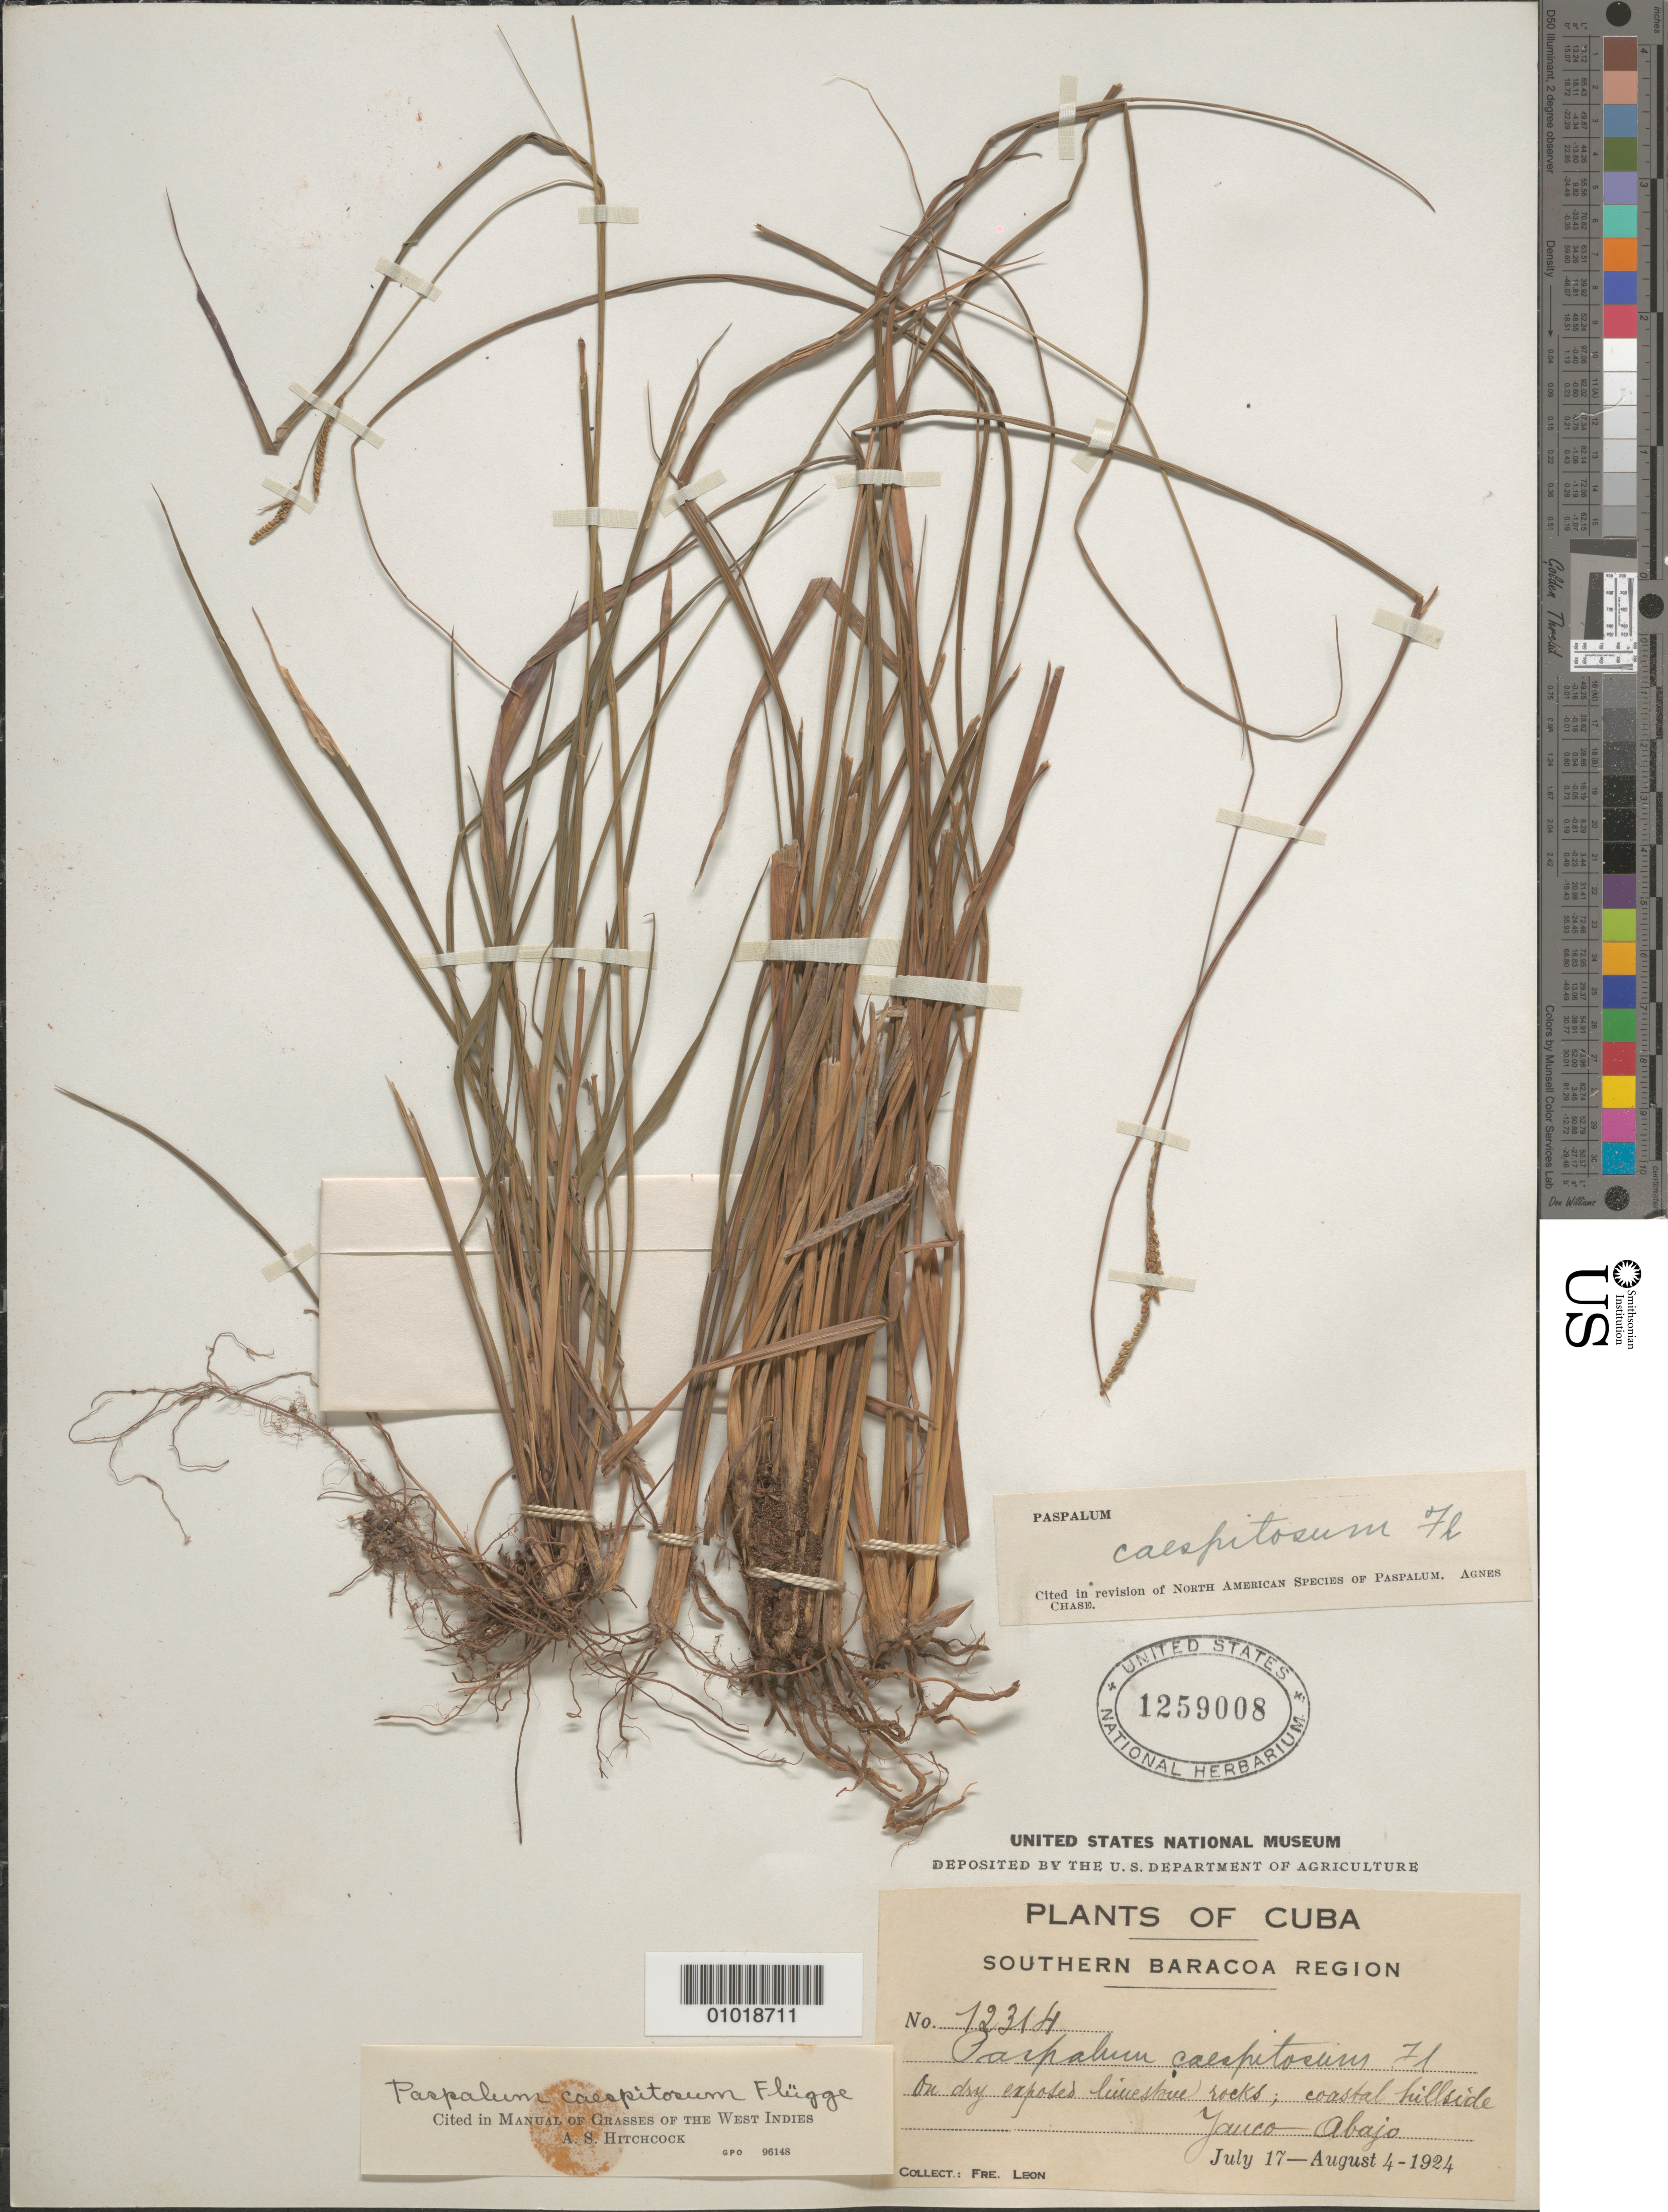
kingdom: Plantae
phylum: Tracheophyta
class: Liliopsida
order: Poales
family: Poaceae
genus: Paspalum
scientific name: Paspalum breve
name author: Chase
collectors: Bro. León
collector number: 12314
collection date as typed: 17 Jul 1924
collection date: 1924-07-17/1924-08-04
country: Cuba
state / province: Guantánamo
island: Cuba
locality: On dry exposed limestone rocks of the coastal hillsides of Jauco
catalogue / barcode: US 1259008